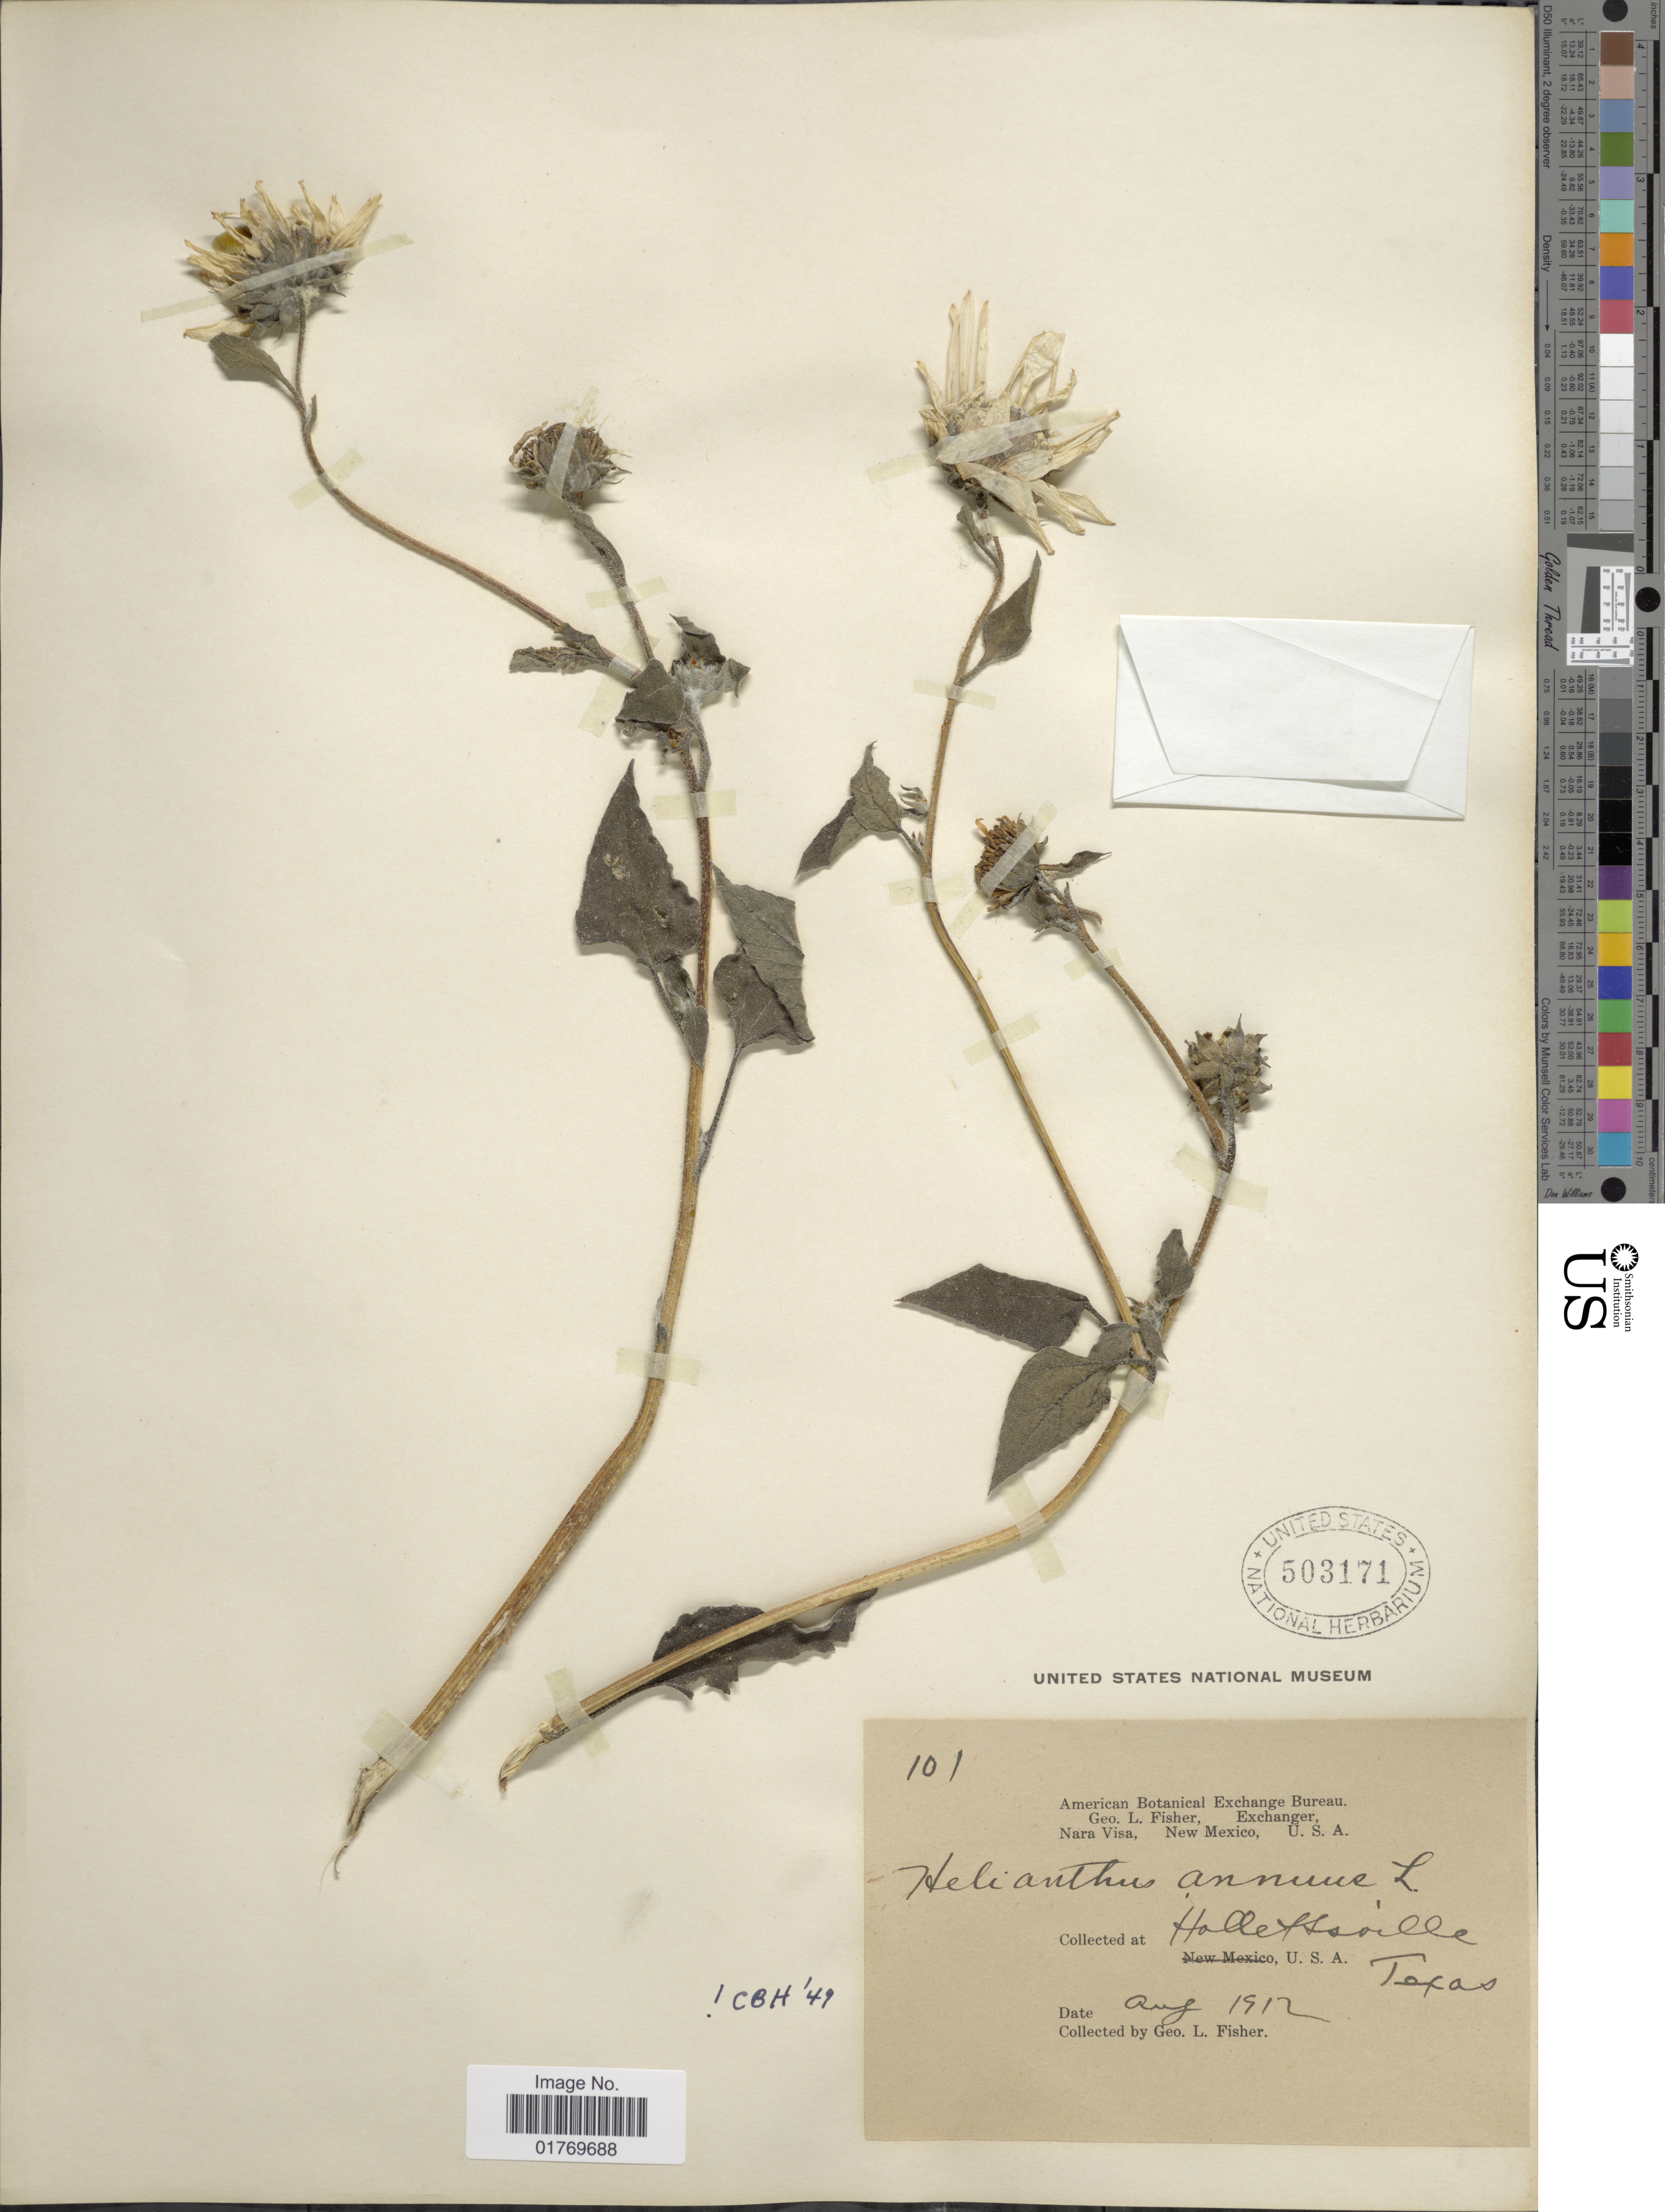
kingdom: Plantae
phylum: Tracheophyta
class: Magnoliopsida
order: Asterales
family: Asteraceae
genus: Helianthus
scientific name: Helianthus annuus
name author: L.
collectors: G. L. Fisher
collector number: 101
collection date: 1912-08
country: United States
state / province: Texas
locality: Hallettsville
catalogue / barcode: US 503171